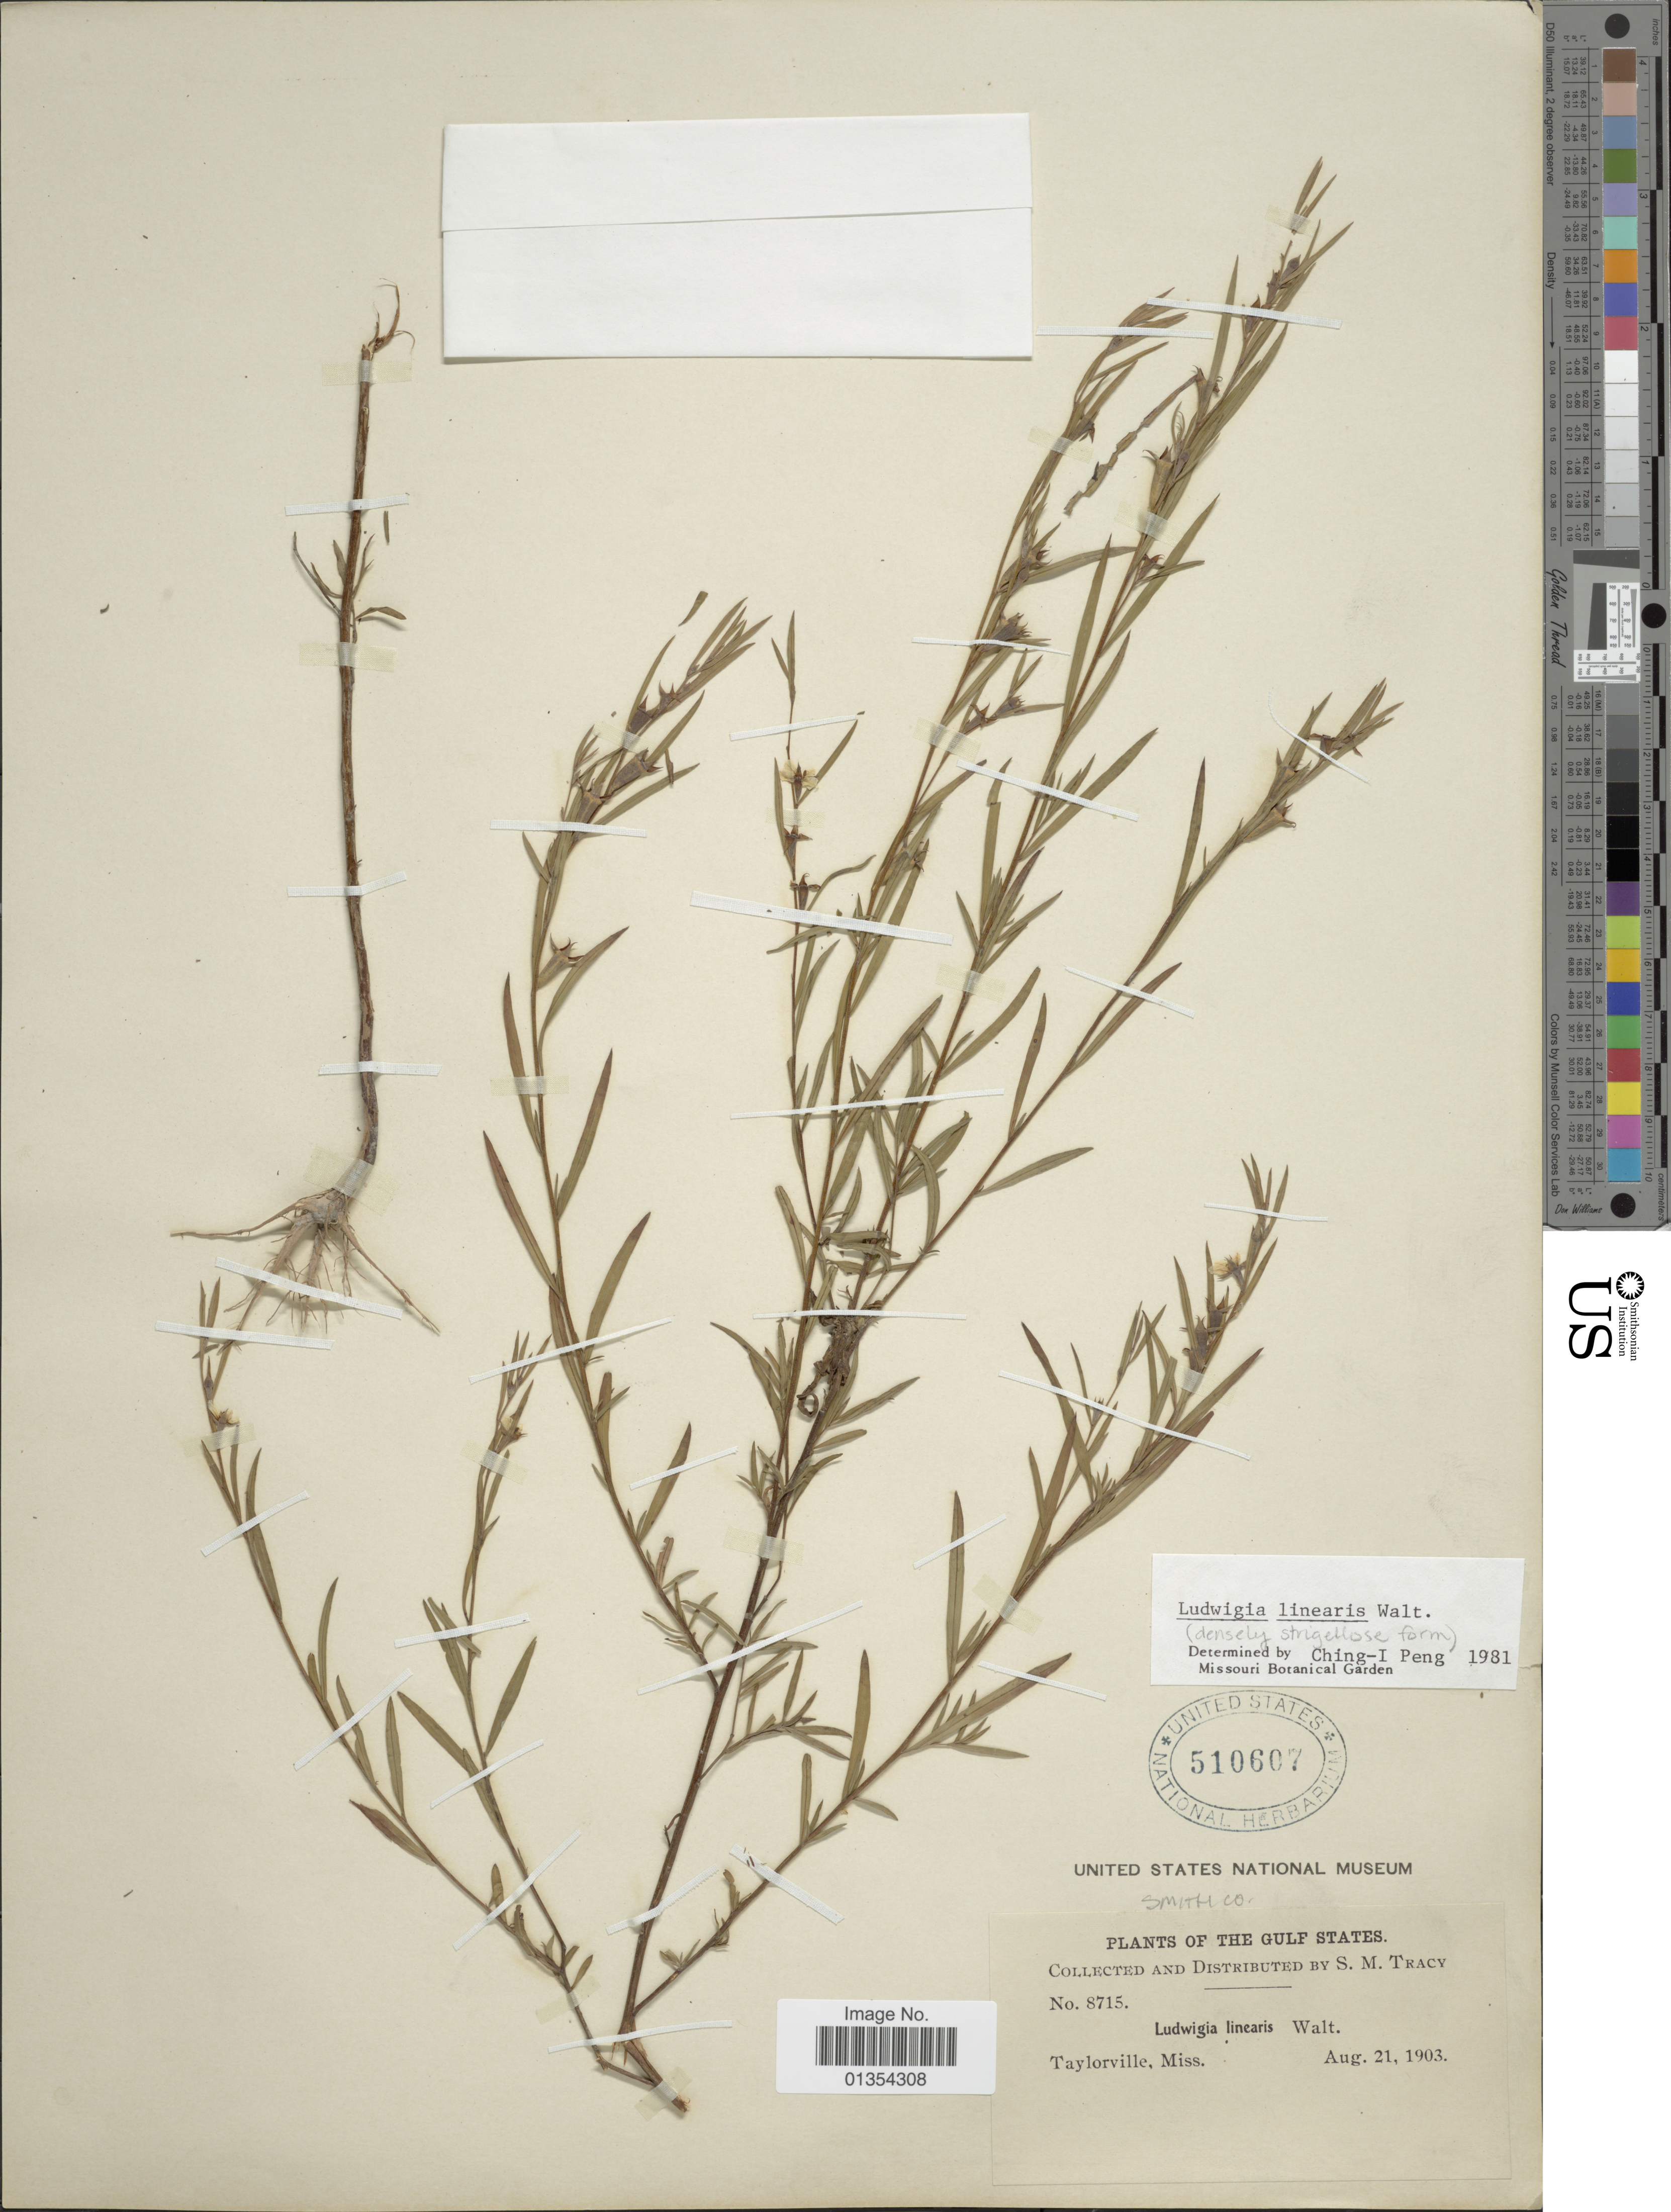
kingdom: Plantae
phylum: Tracheophyta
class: Magnoliopsida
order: Myrtales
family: Onagraceae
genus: Ludwigia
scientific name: Ludwigia linearis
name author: Walter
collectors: S. M. Tracy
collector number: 8715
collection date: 1903-08-21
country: United States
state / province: Mississippi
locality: The Gulf States. Taylorville, Miss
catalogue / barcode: US 510607